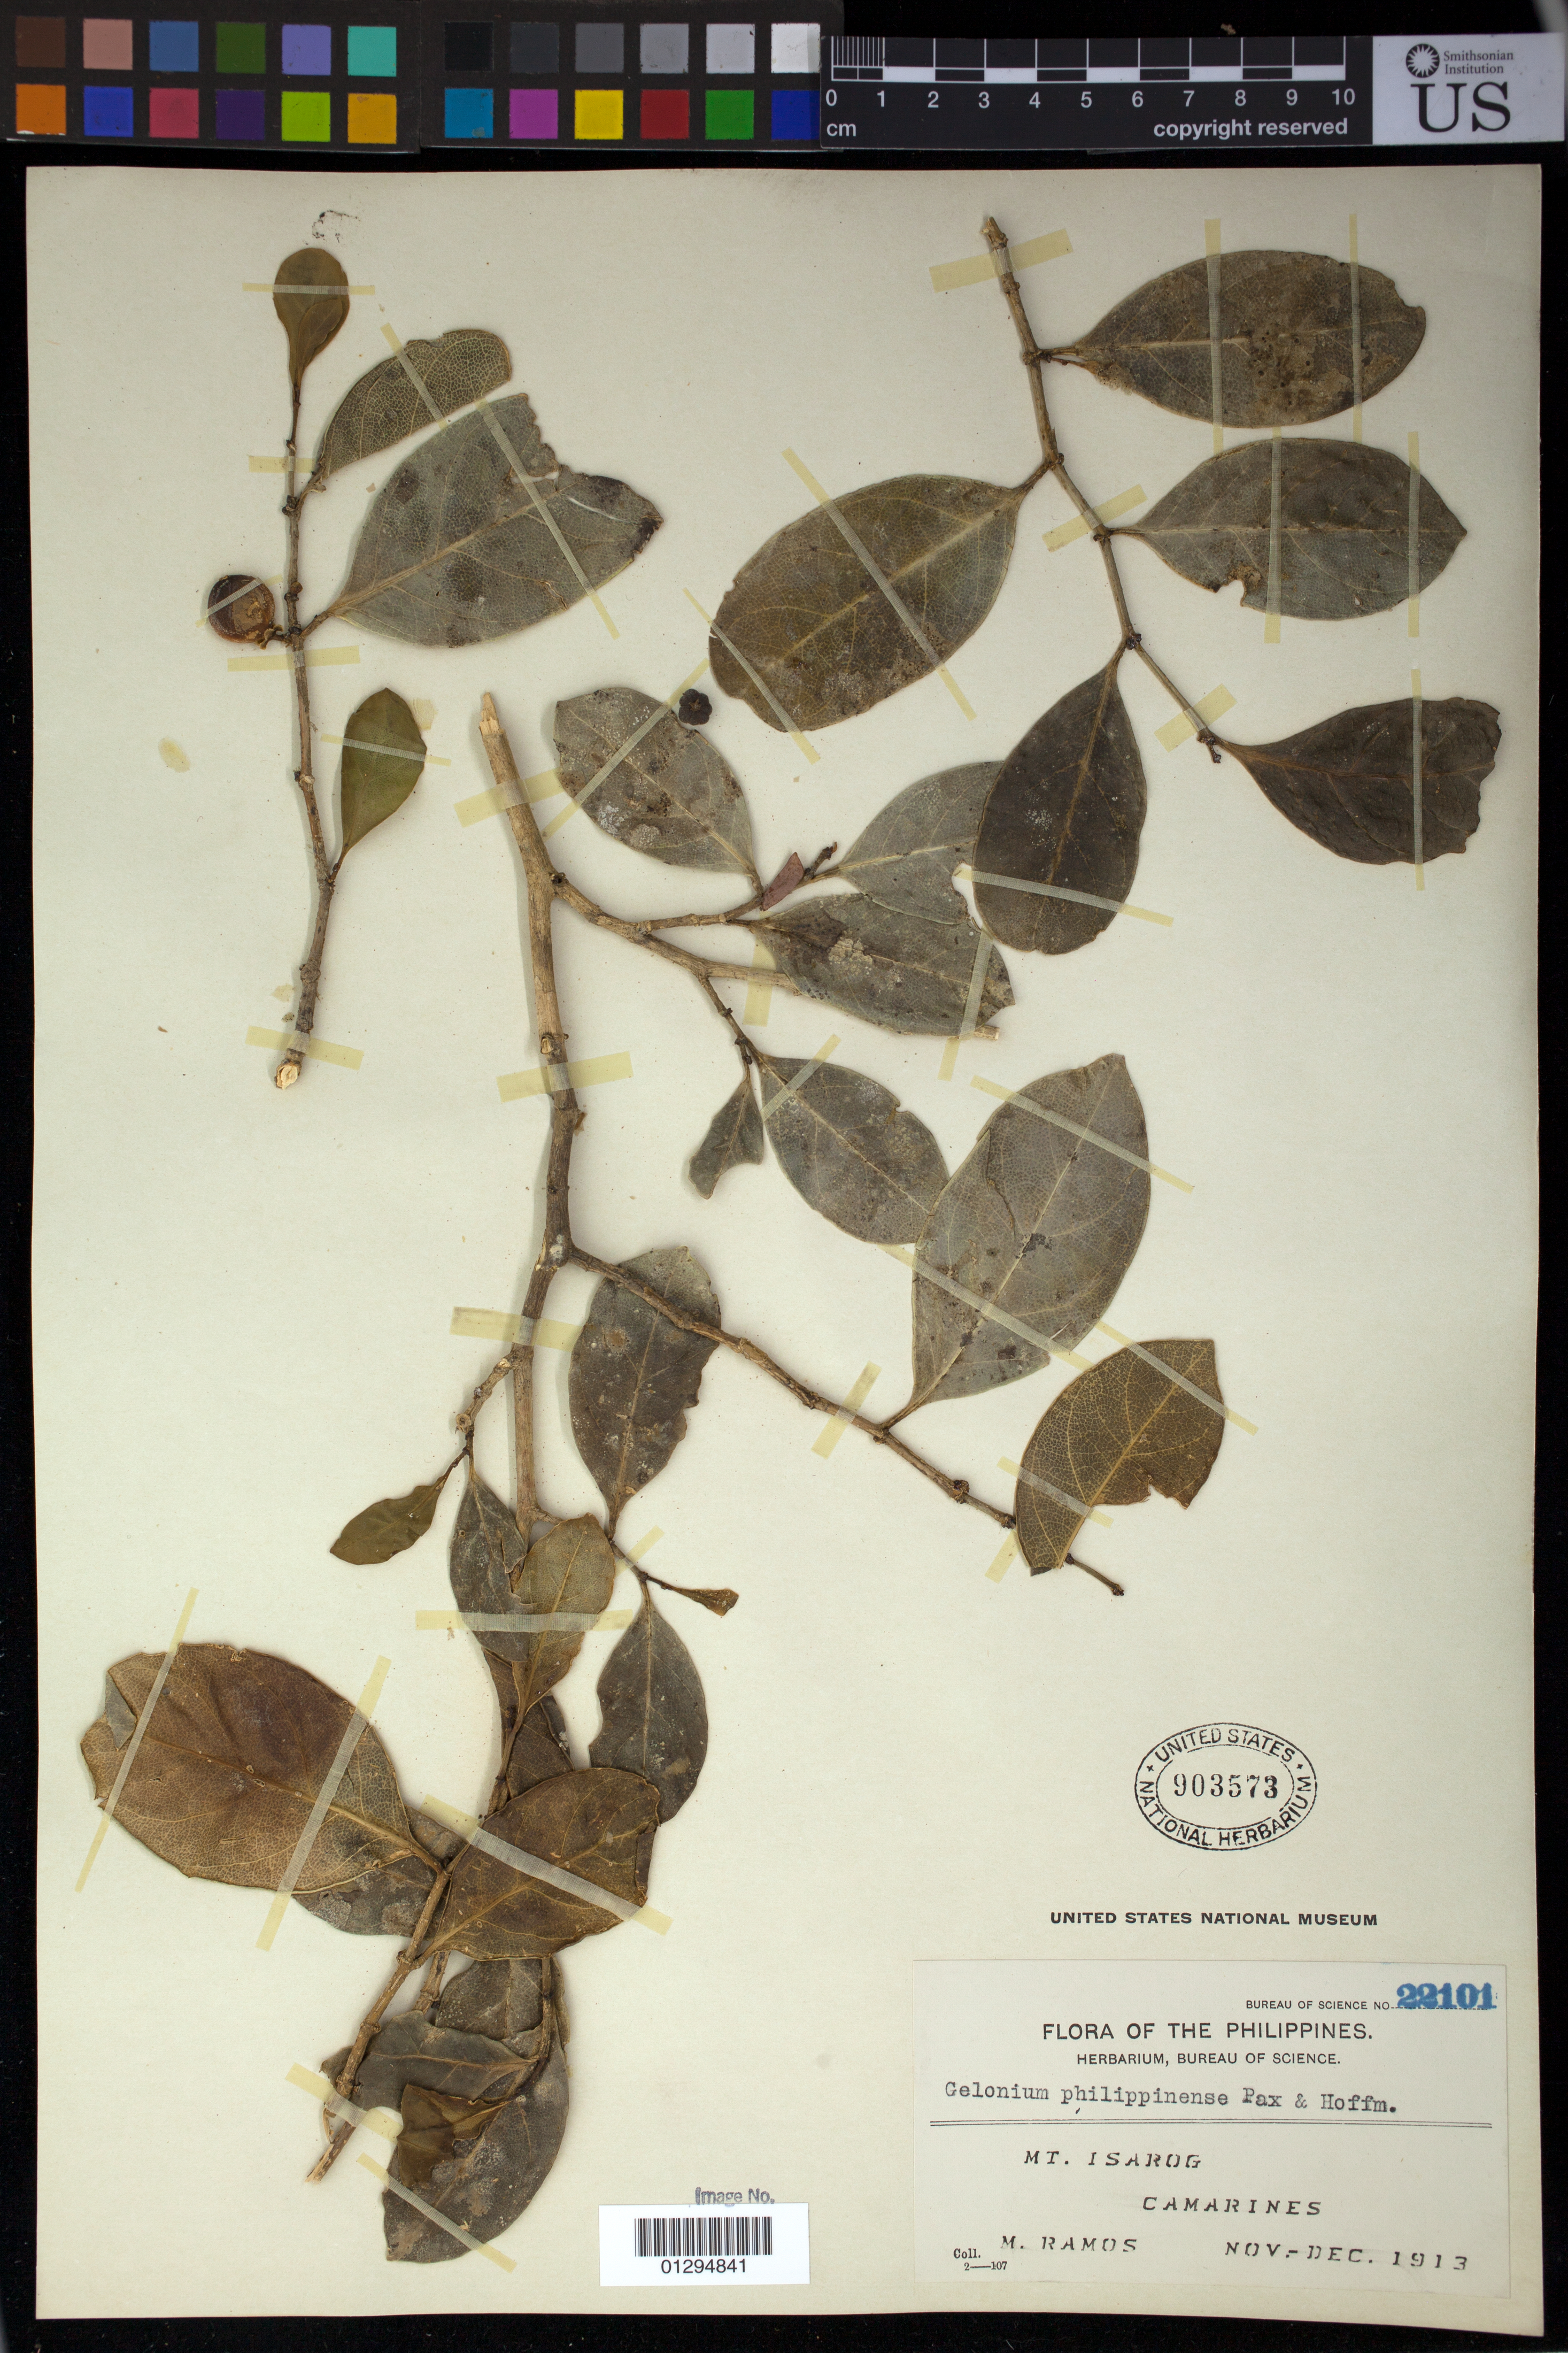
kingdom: Plantae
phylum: Tracheophyta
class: Magnoliopsida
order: Malpighiales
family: Euphorbiaceae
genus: Suregada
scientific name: Suregada philippinensis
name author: (Pax & K. Hoffm.) Croizat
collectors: M. Ramos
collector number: Bur. Sci. 22101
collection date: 1913-11/1913-12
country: Philippines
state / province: Bicol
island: Luzon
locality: Mt. Isarog, Camarines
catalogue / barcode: US 903573